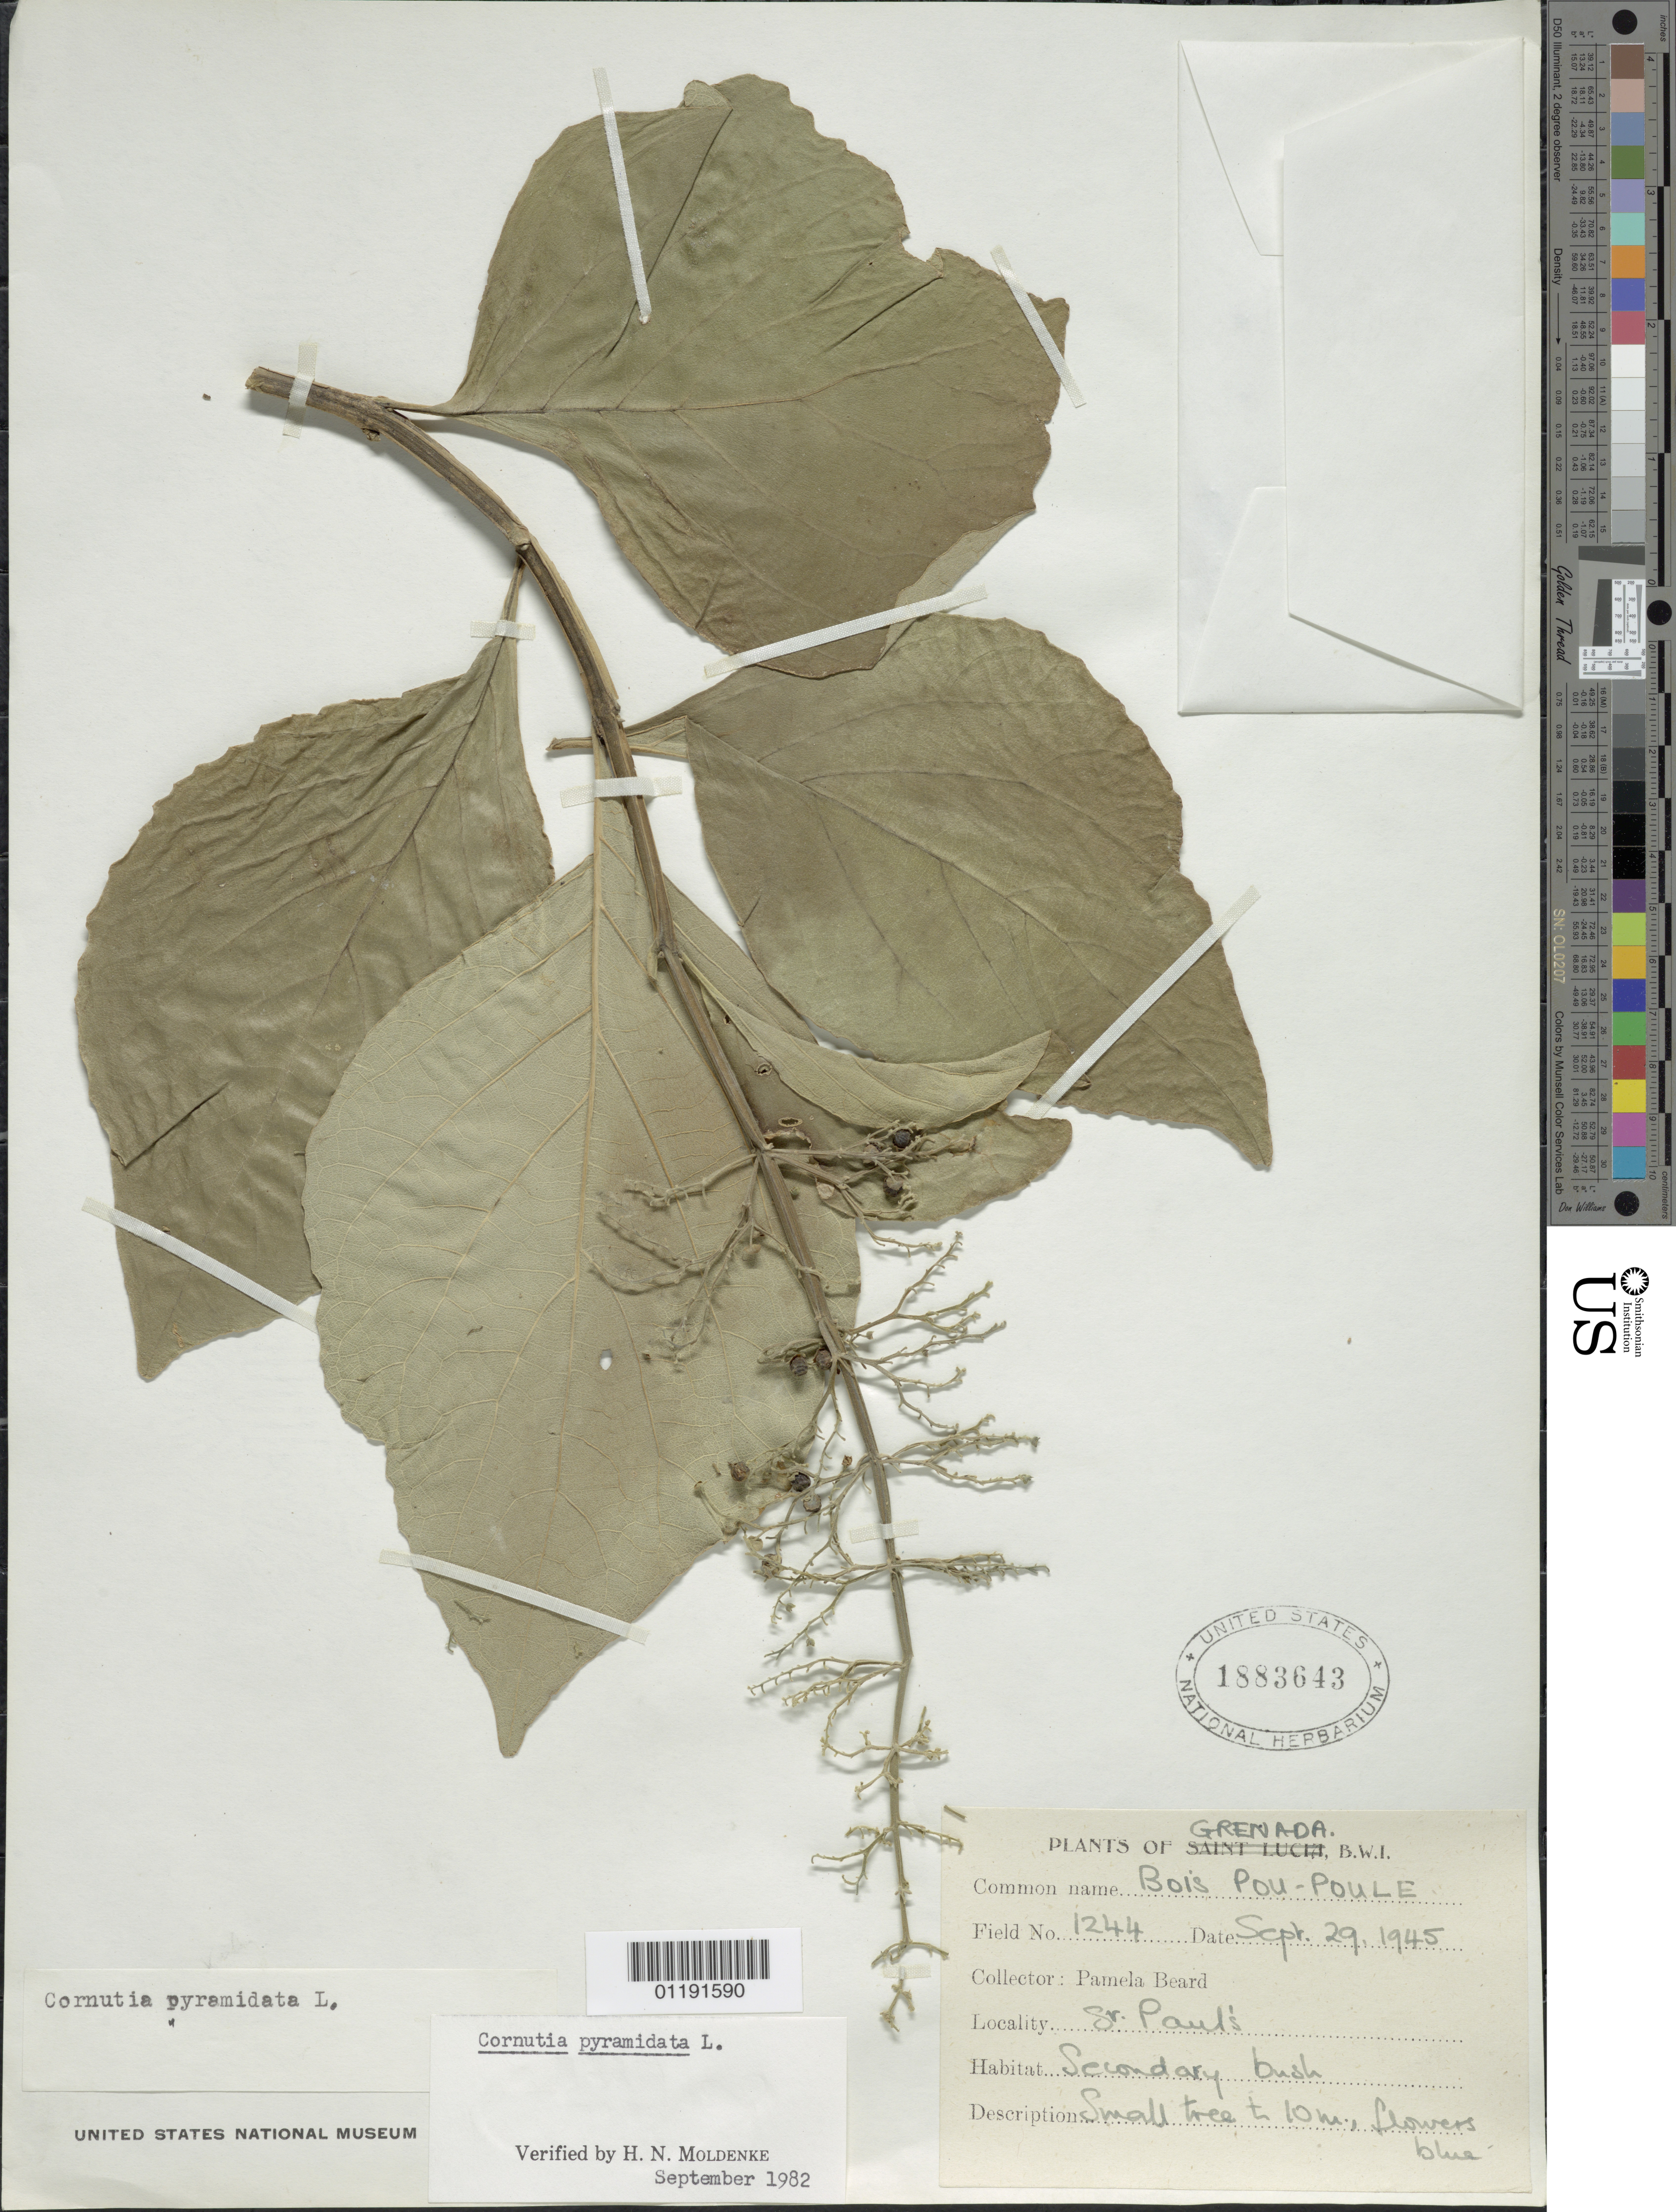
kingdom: Plantae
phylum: Tracheophyta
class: Magnoliopsida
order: Lamiales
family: Lamiaceae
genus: Cornutia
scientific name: Cornutia pyramidata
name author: L.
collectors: P. Beard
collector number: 1244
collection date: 1945-09-29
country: Grenada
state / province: Saint George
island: Grenada Island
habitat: Secondary bush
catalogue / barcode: US 1883643